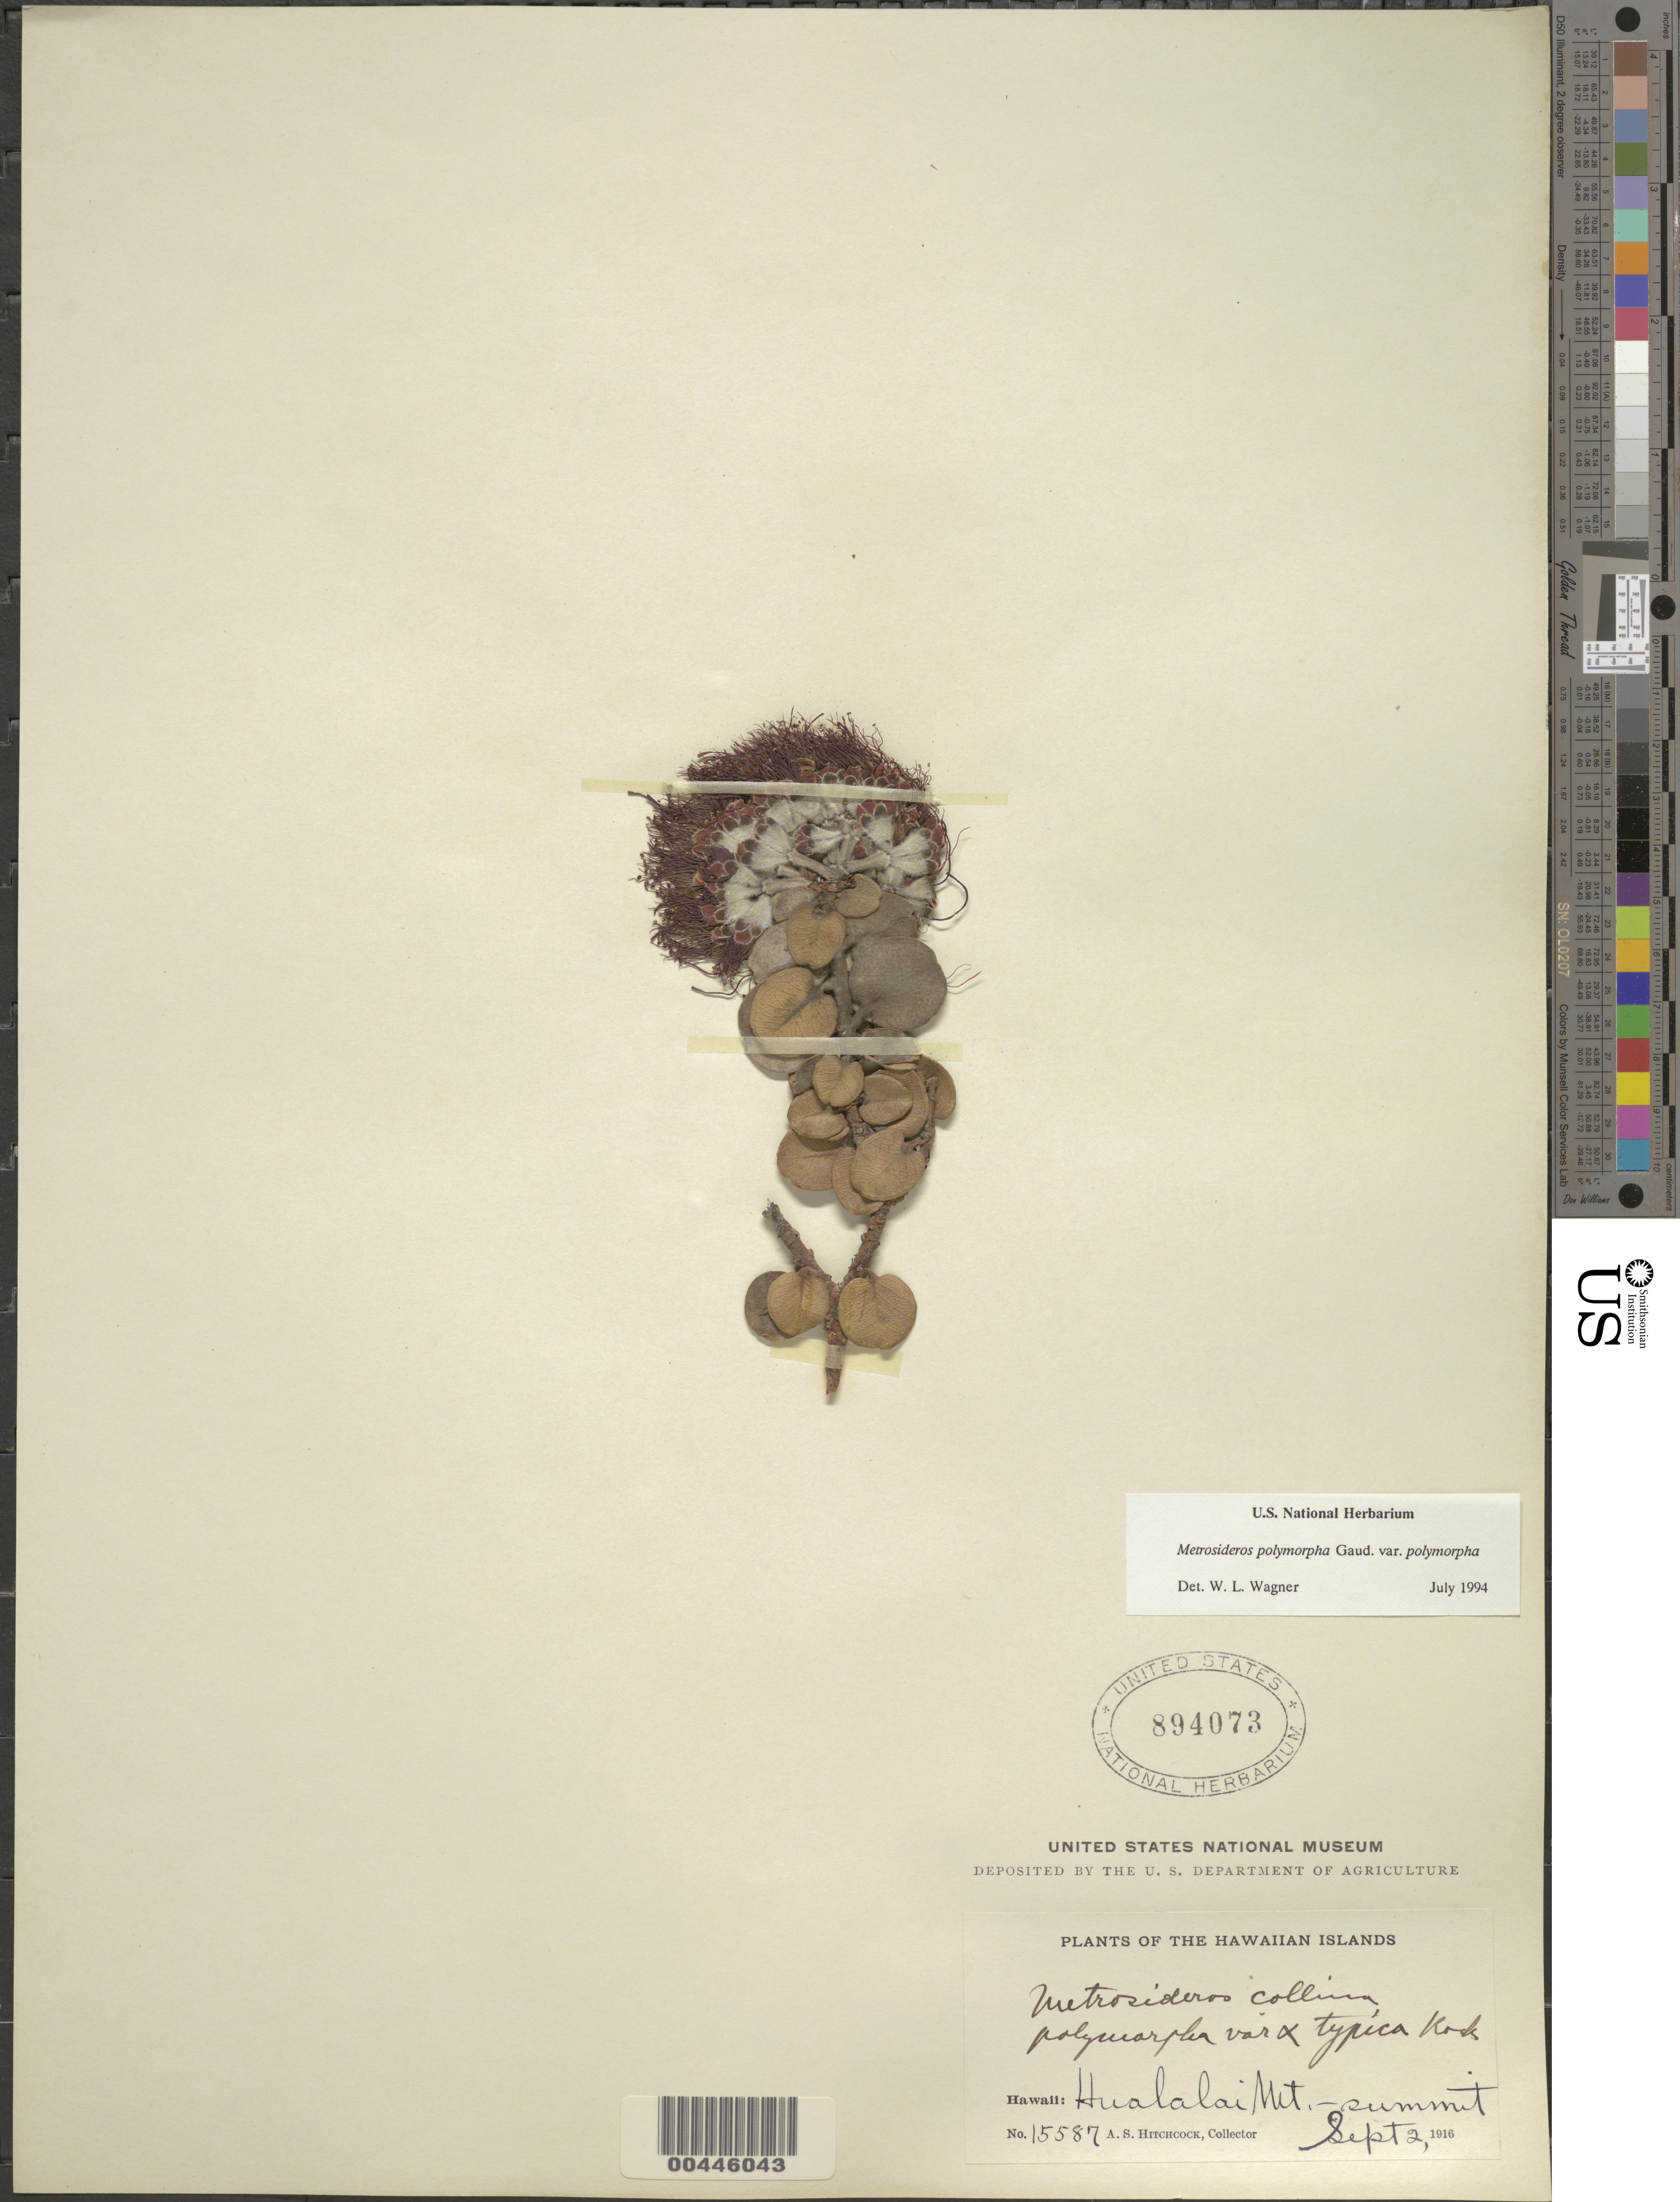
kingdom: Plantae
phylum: Tracheophyta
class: Magnoliopsida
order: Myrtales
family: Myrtaceae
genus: Metrosideros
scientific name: Metrosideros polymorpha var. polymorpha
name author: Gaudich.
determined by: Wagner, W. L., (BOT), Smithsonian Institution - National Museum of Natural History (UNITED STATES)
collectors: A. S. Hitchcock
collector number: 15587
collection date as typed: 2 Sep 1916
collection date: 1916-09-02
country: United States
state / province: Hawaii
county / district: Hawaii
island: Hawaii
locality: Top of Hualalai Mt.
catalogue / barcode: US 894073